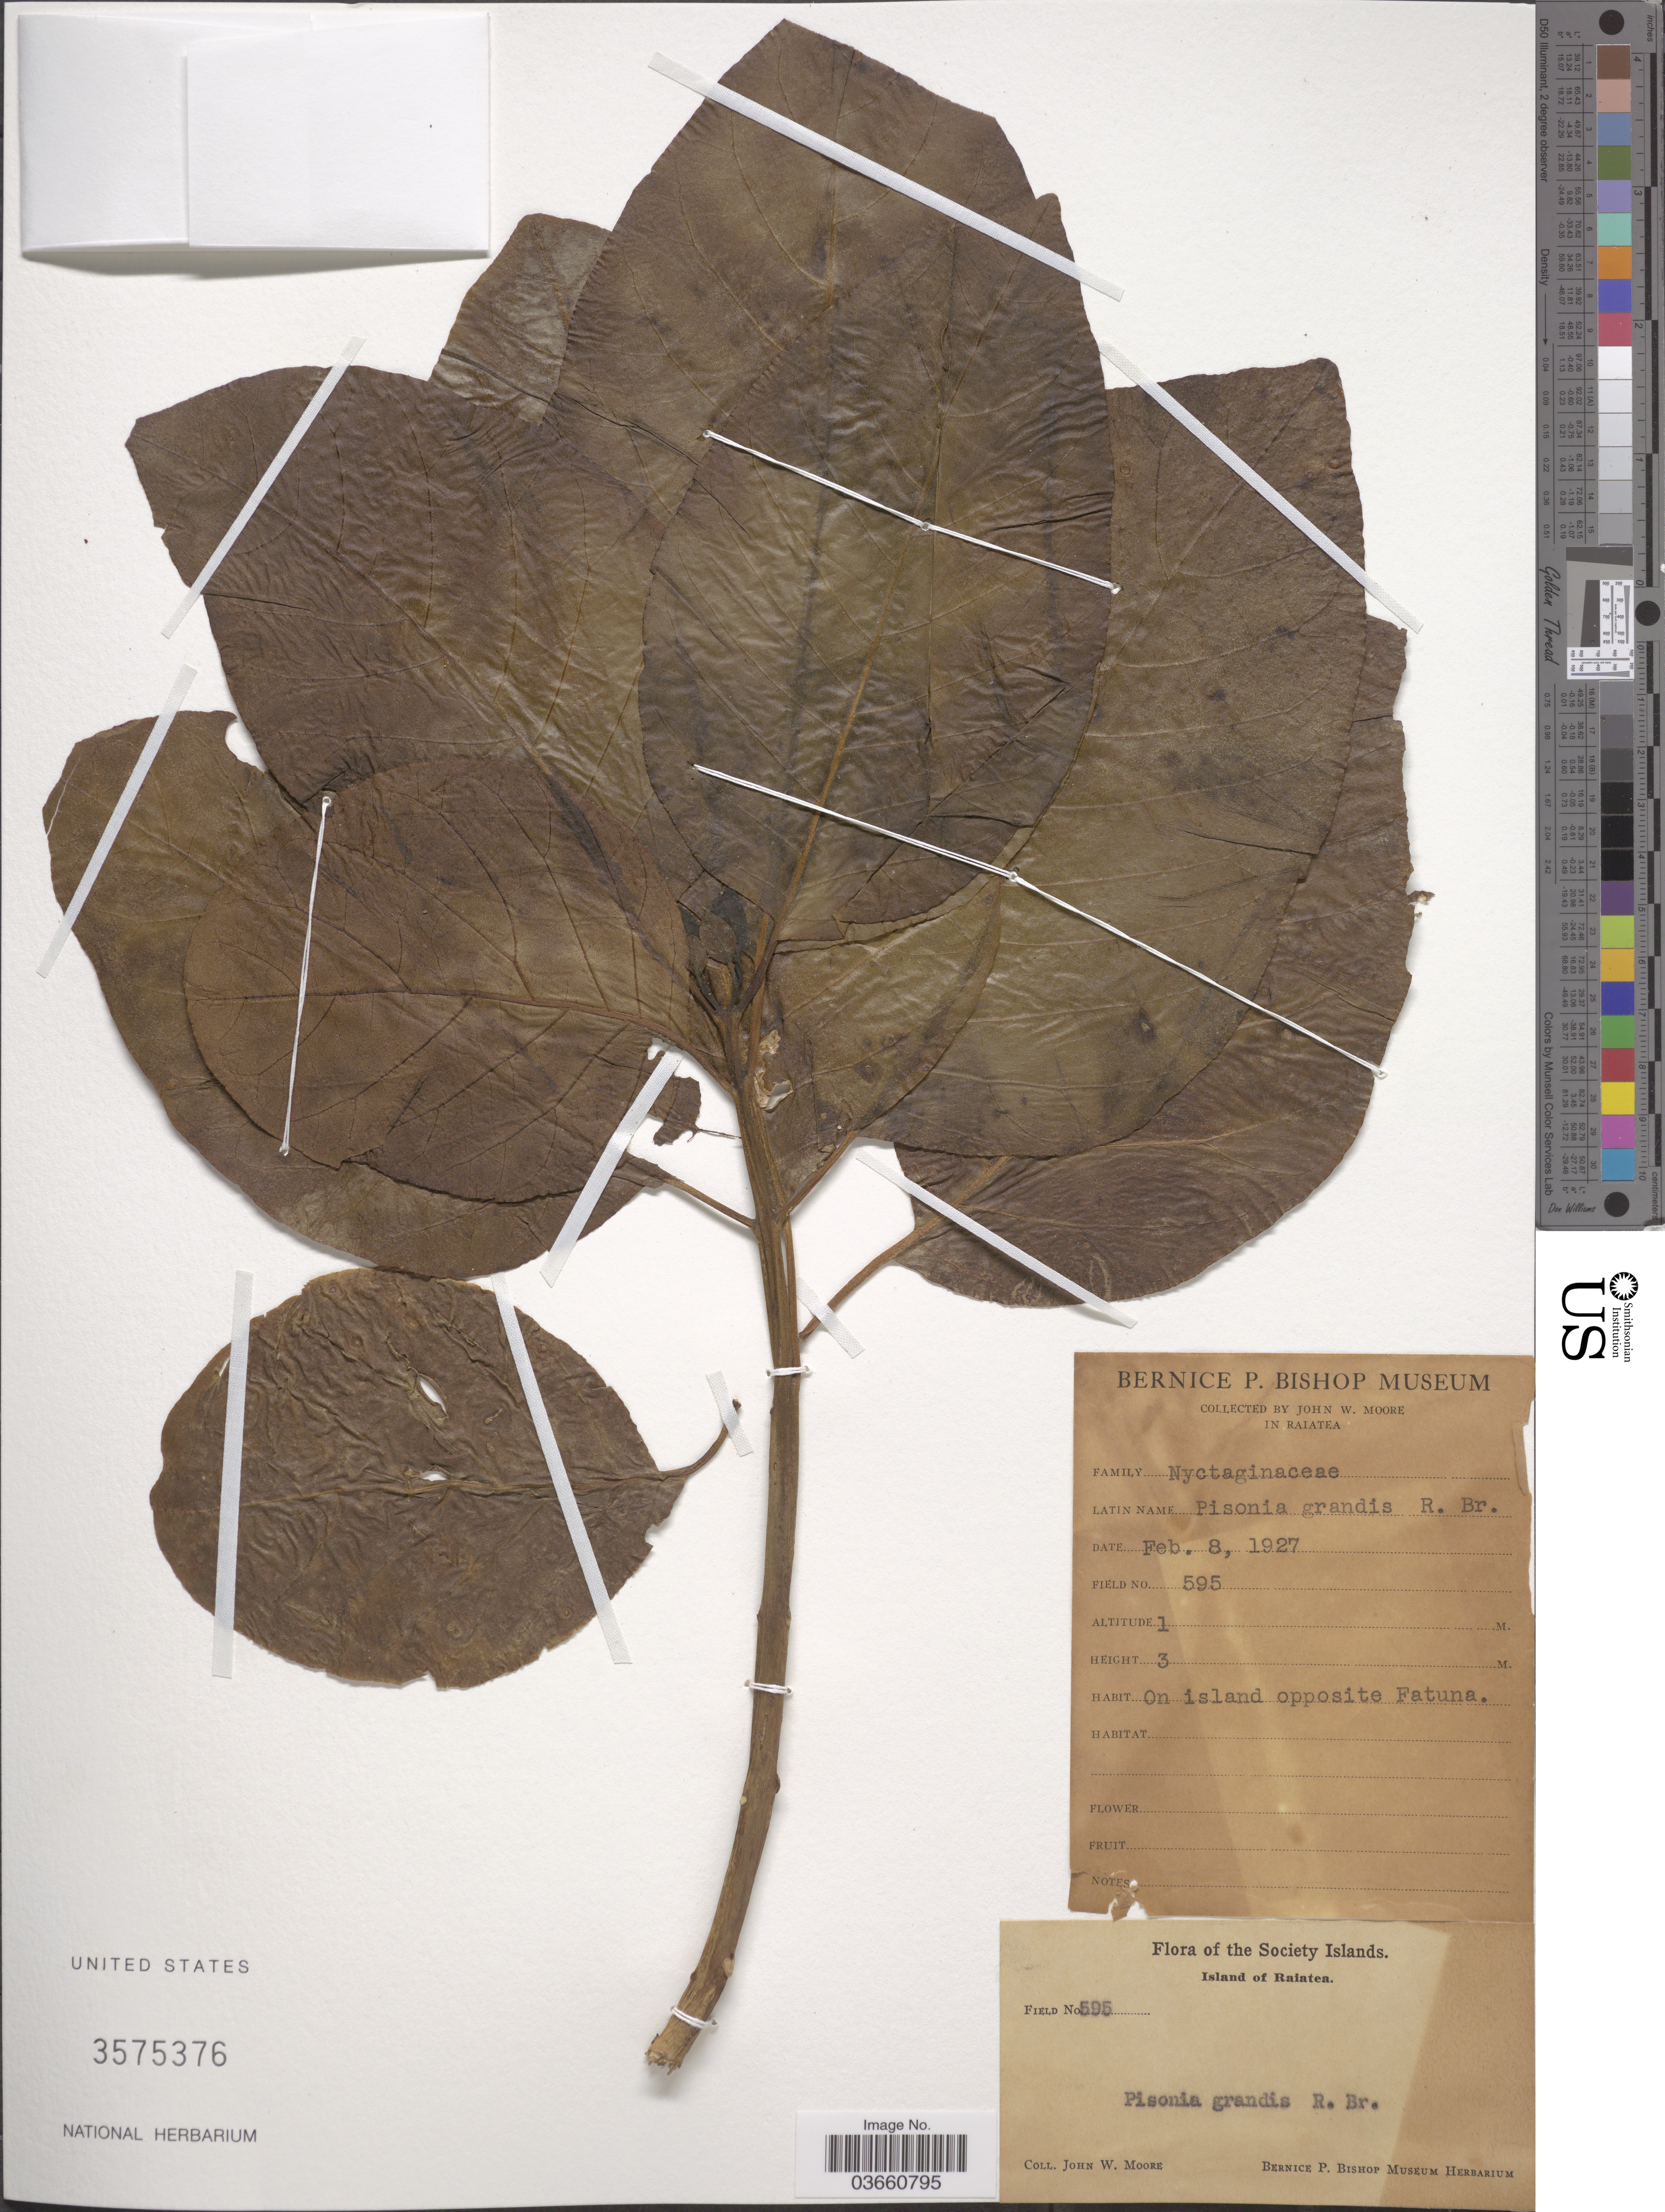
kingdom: Plantae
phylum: Tracheophyta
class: Magnoliopsida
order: Caryophyllales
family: Nyctaginaceae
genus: Pisonia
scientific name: Pisonia grandis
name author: R. Br.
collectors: J. Moore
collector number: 595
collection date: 1927-02-08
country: French Polynesia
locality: In Raiatea. On island opposite Fatuna.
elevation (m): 1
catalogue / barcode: US 3575376